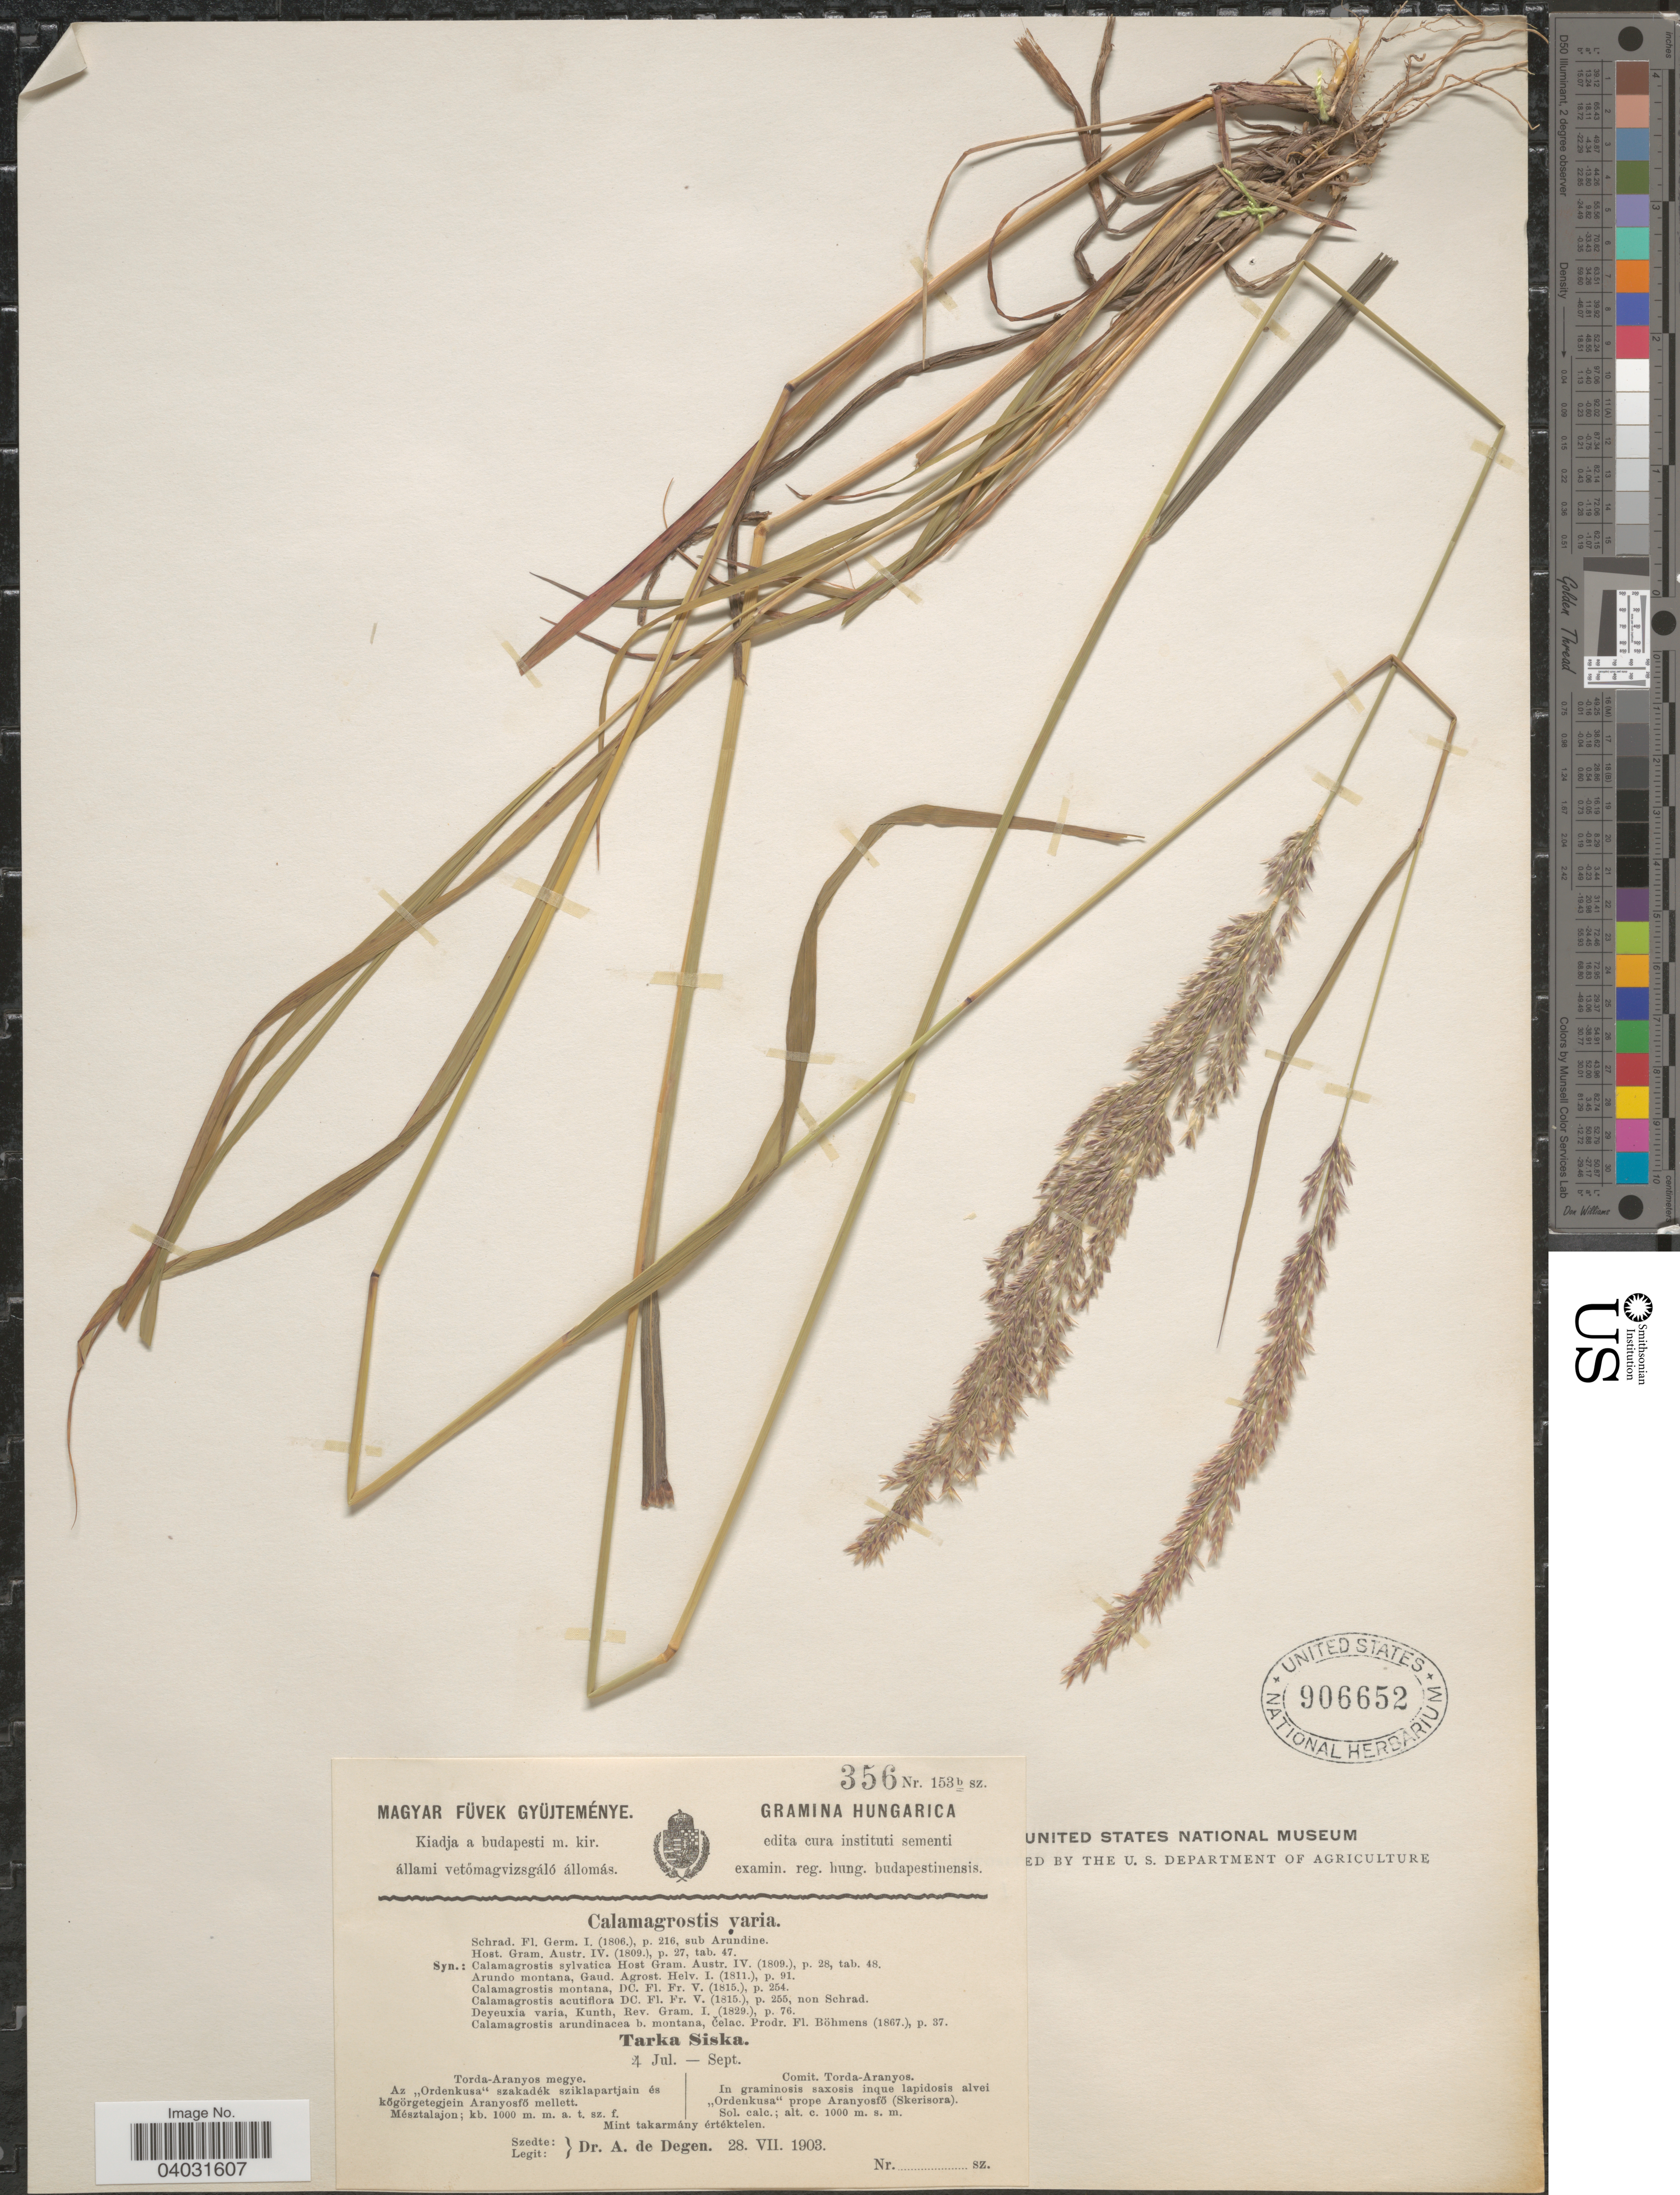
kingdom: Plantae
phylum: Tracheophyta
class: Liliopsida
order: Poales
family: Poaceae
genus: Calamagrostis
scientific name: Calamagrostis varia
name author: Host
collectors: A. Degen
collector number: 356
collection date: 1903-07-28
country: Hungary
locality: Comit. Torda-Aranyos. In graminosis saxosis inque lapidosis alvei "Ordenkusa" prope Aranyosfö (Skerisora).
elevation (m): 1000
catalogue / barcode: US 906652